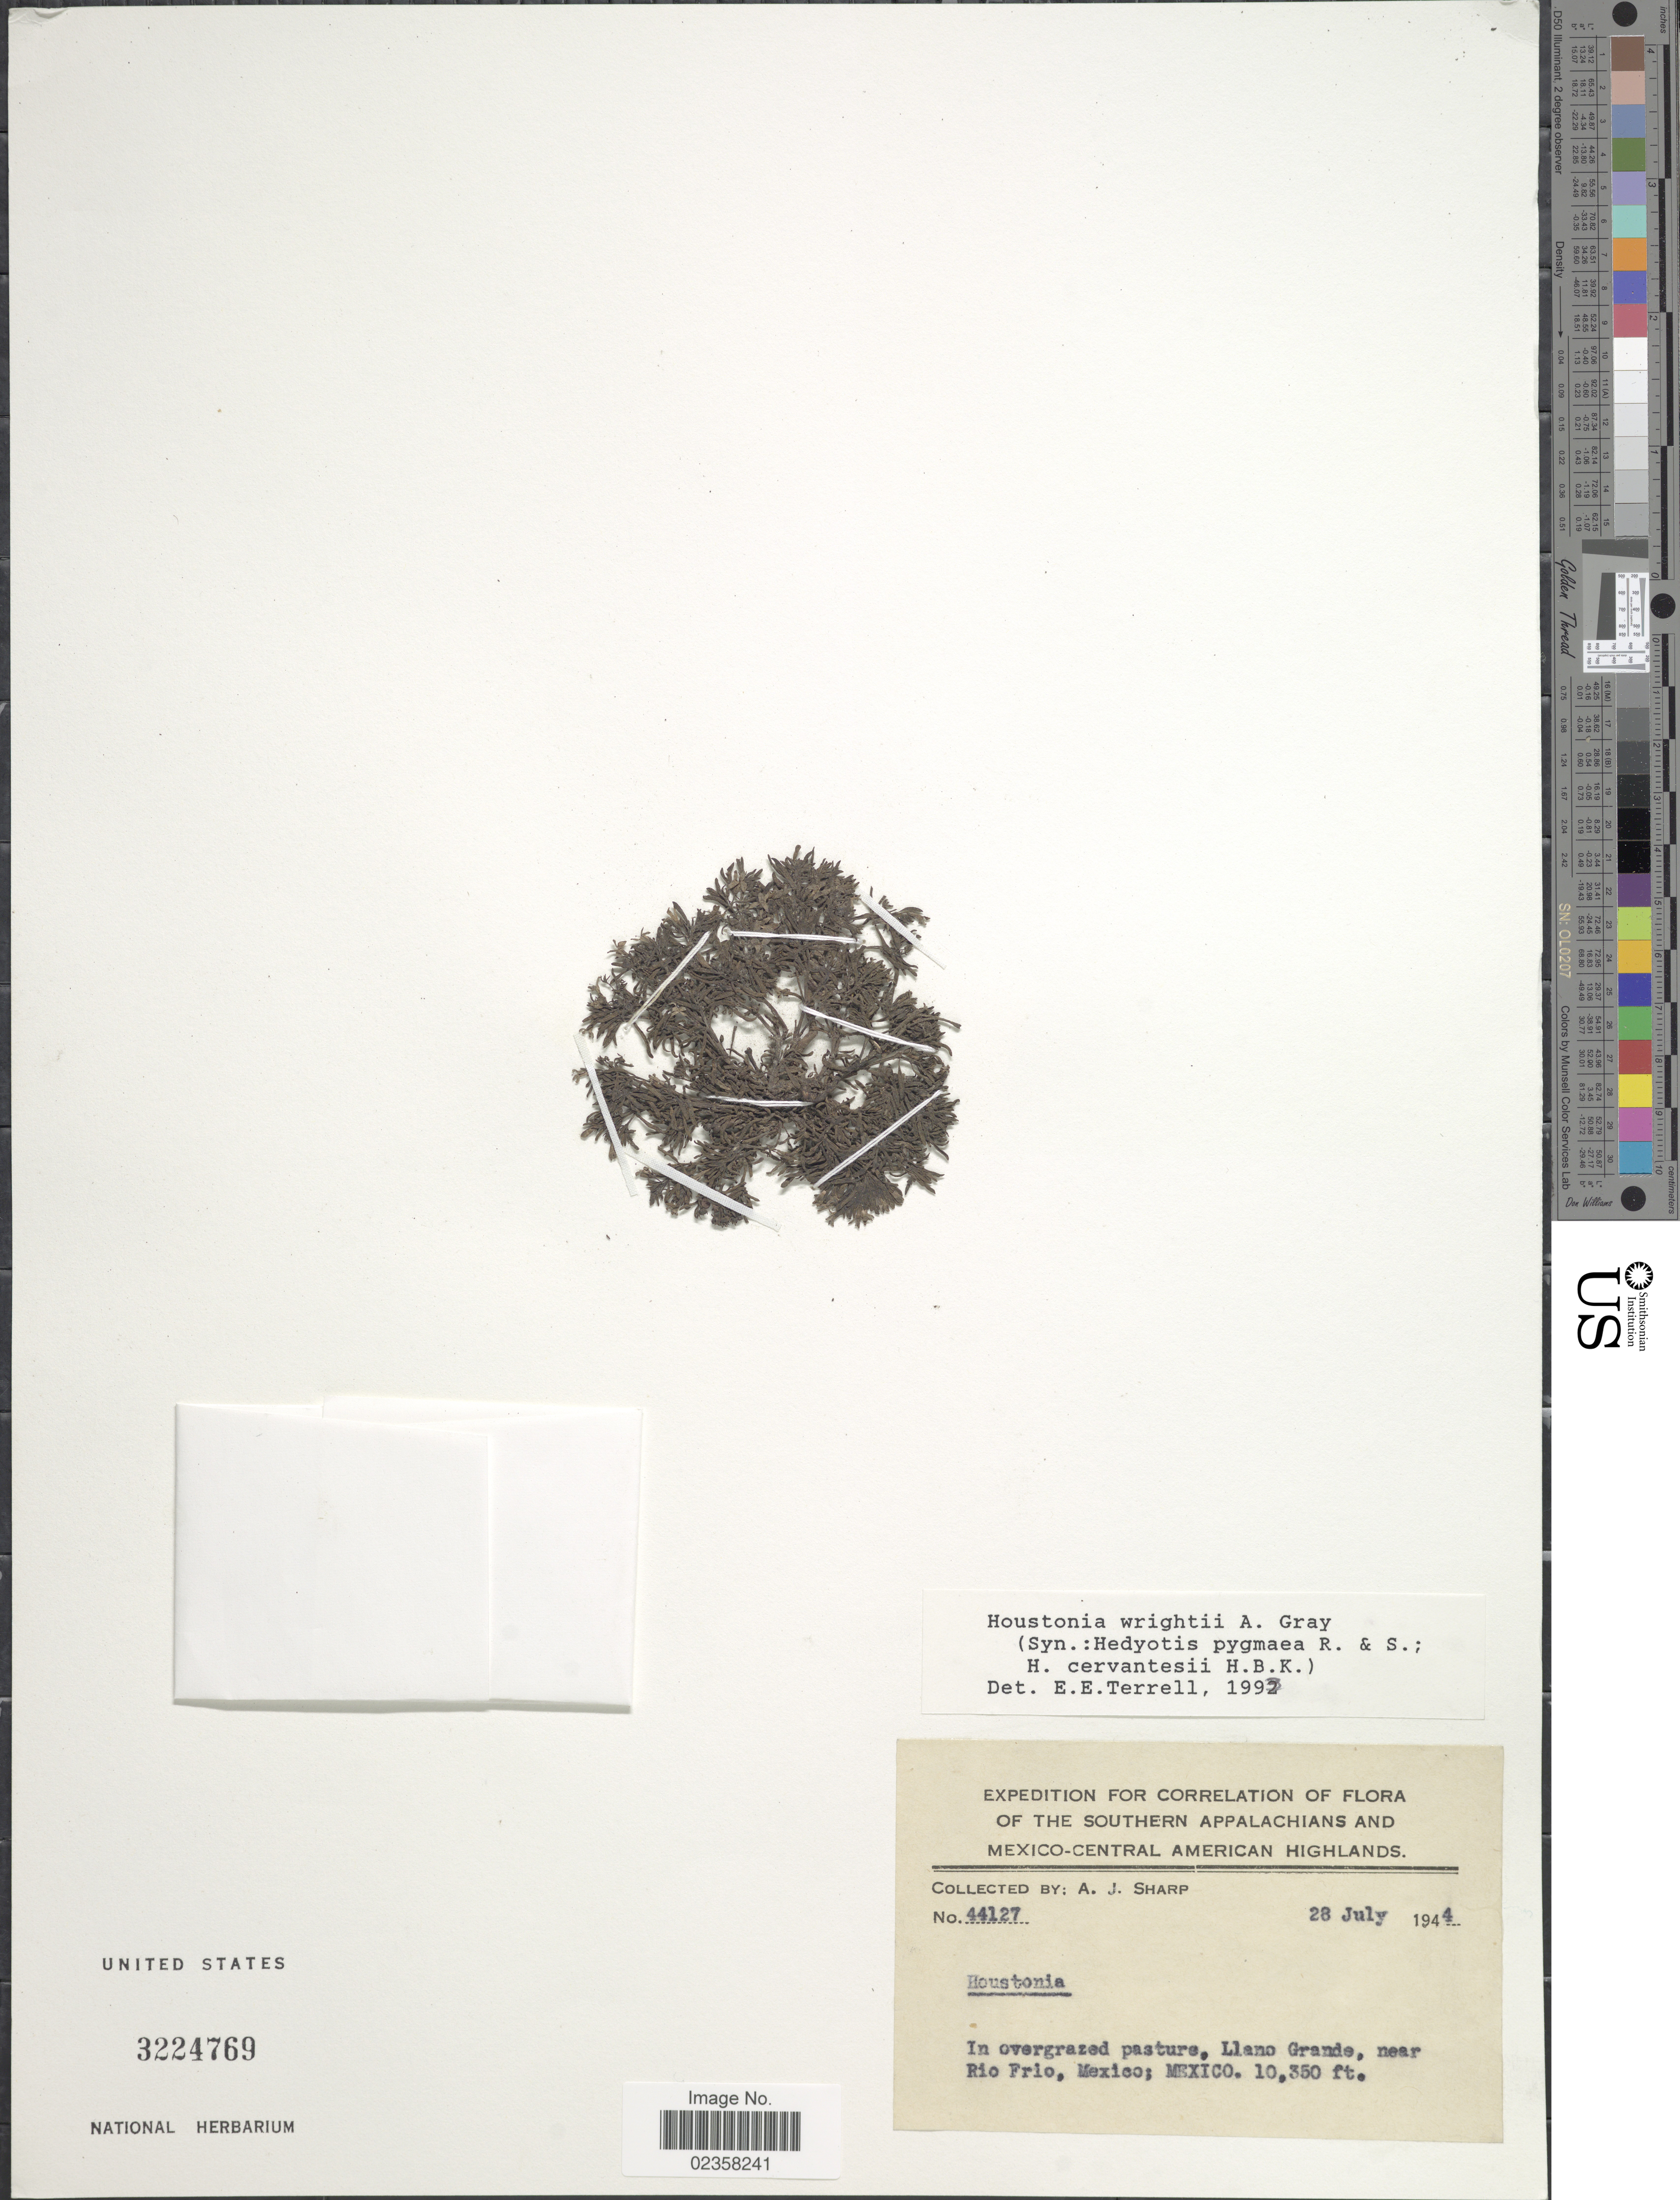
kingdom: Plantae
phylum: Tracheophyta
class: Magnoliopsida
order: Gentianales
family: Rubiaceae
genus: Houstonia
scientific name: Houstonia wrightii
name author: (A. Gray) A. Gray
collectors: A. J. Sharp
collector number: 44127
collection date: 1944-07-28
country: Mexico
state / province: México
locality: Southern Appalchians and Mexico-Central American Highlands, in overgrazed pasture, Llano Grande, near Rio Frio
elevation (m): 3155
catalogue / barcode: US 3224769